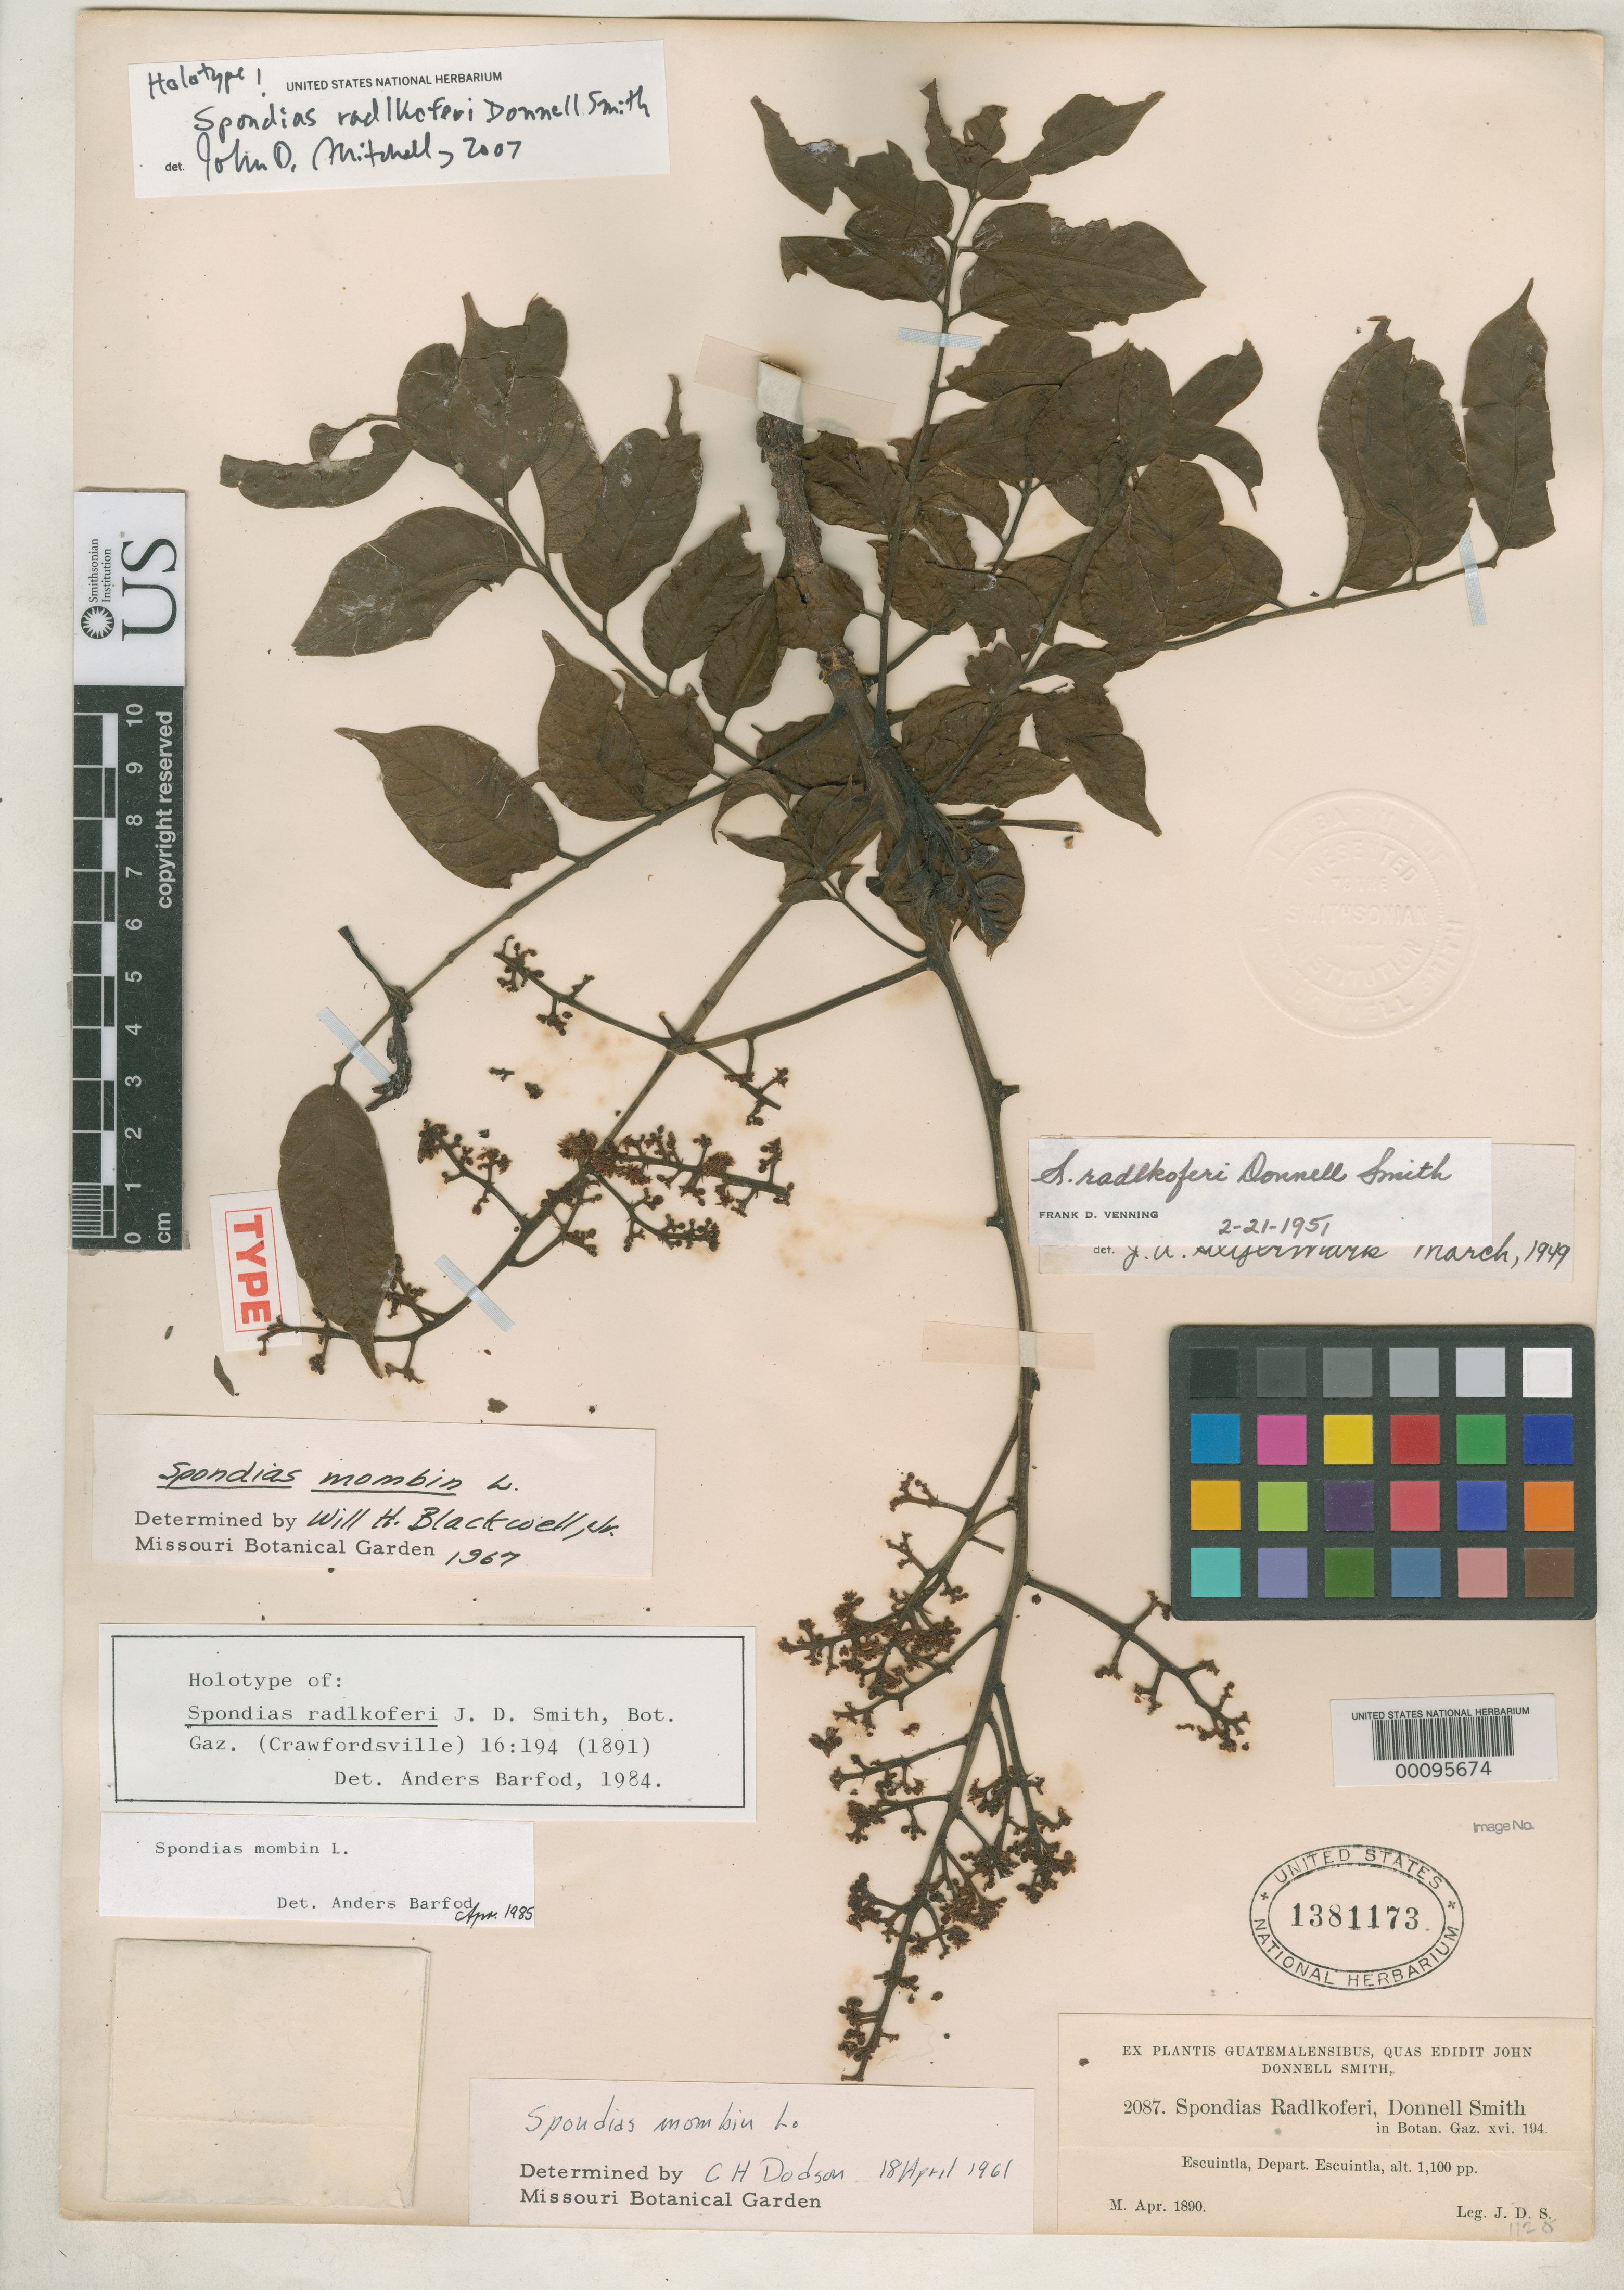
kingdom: Plantae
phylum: Tracheophyta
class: Magnoliopsida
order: Sapindales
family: Anacardiaceae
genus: Spondias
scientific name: Spondias radlkoferi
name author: Donn. Sm.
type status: Holotype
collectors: J. Donnell Smith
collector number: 2087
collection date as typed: Apr 1890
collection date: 1890-04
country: Guatemala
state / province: Escuintla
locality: Escuintla.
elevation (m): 335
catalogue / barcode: US 1381173